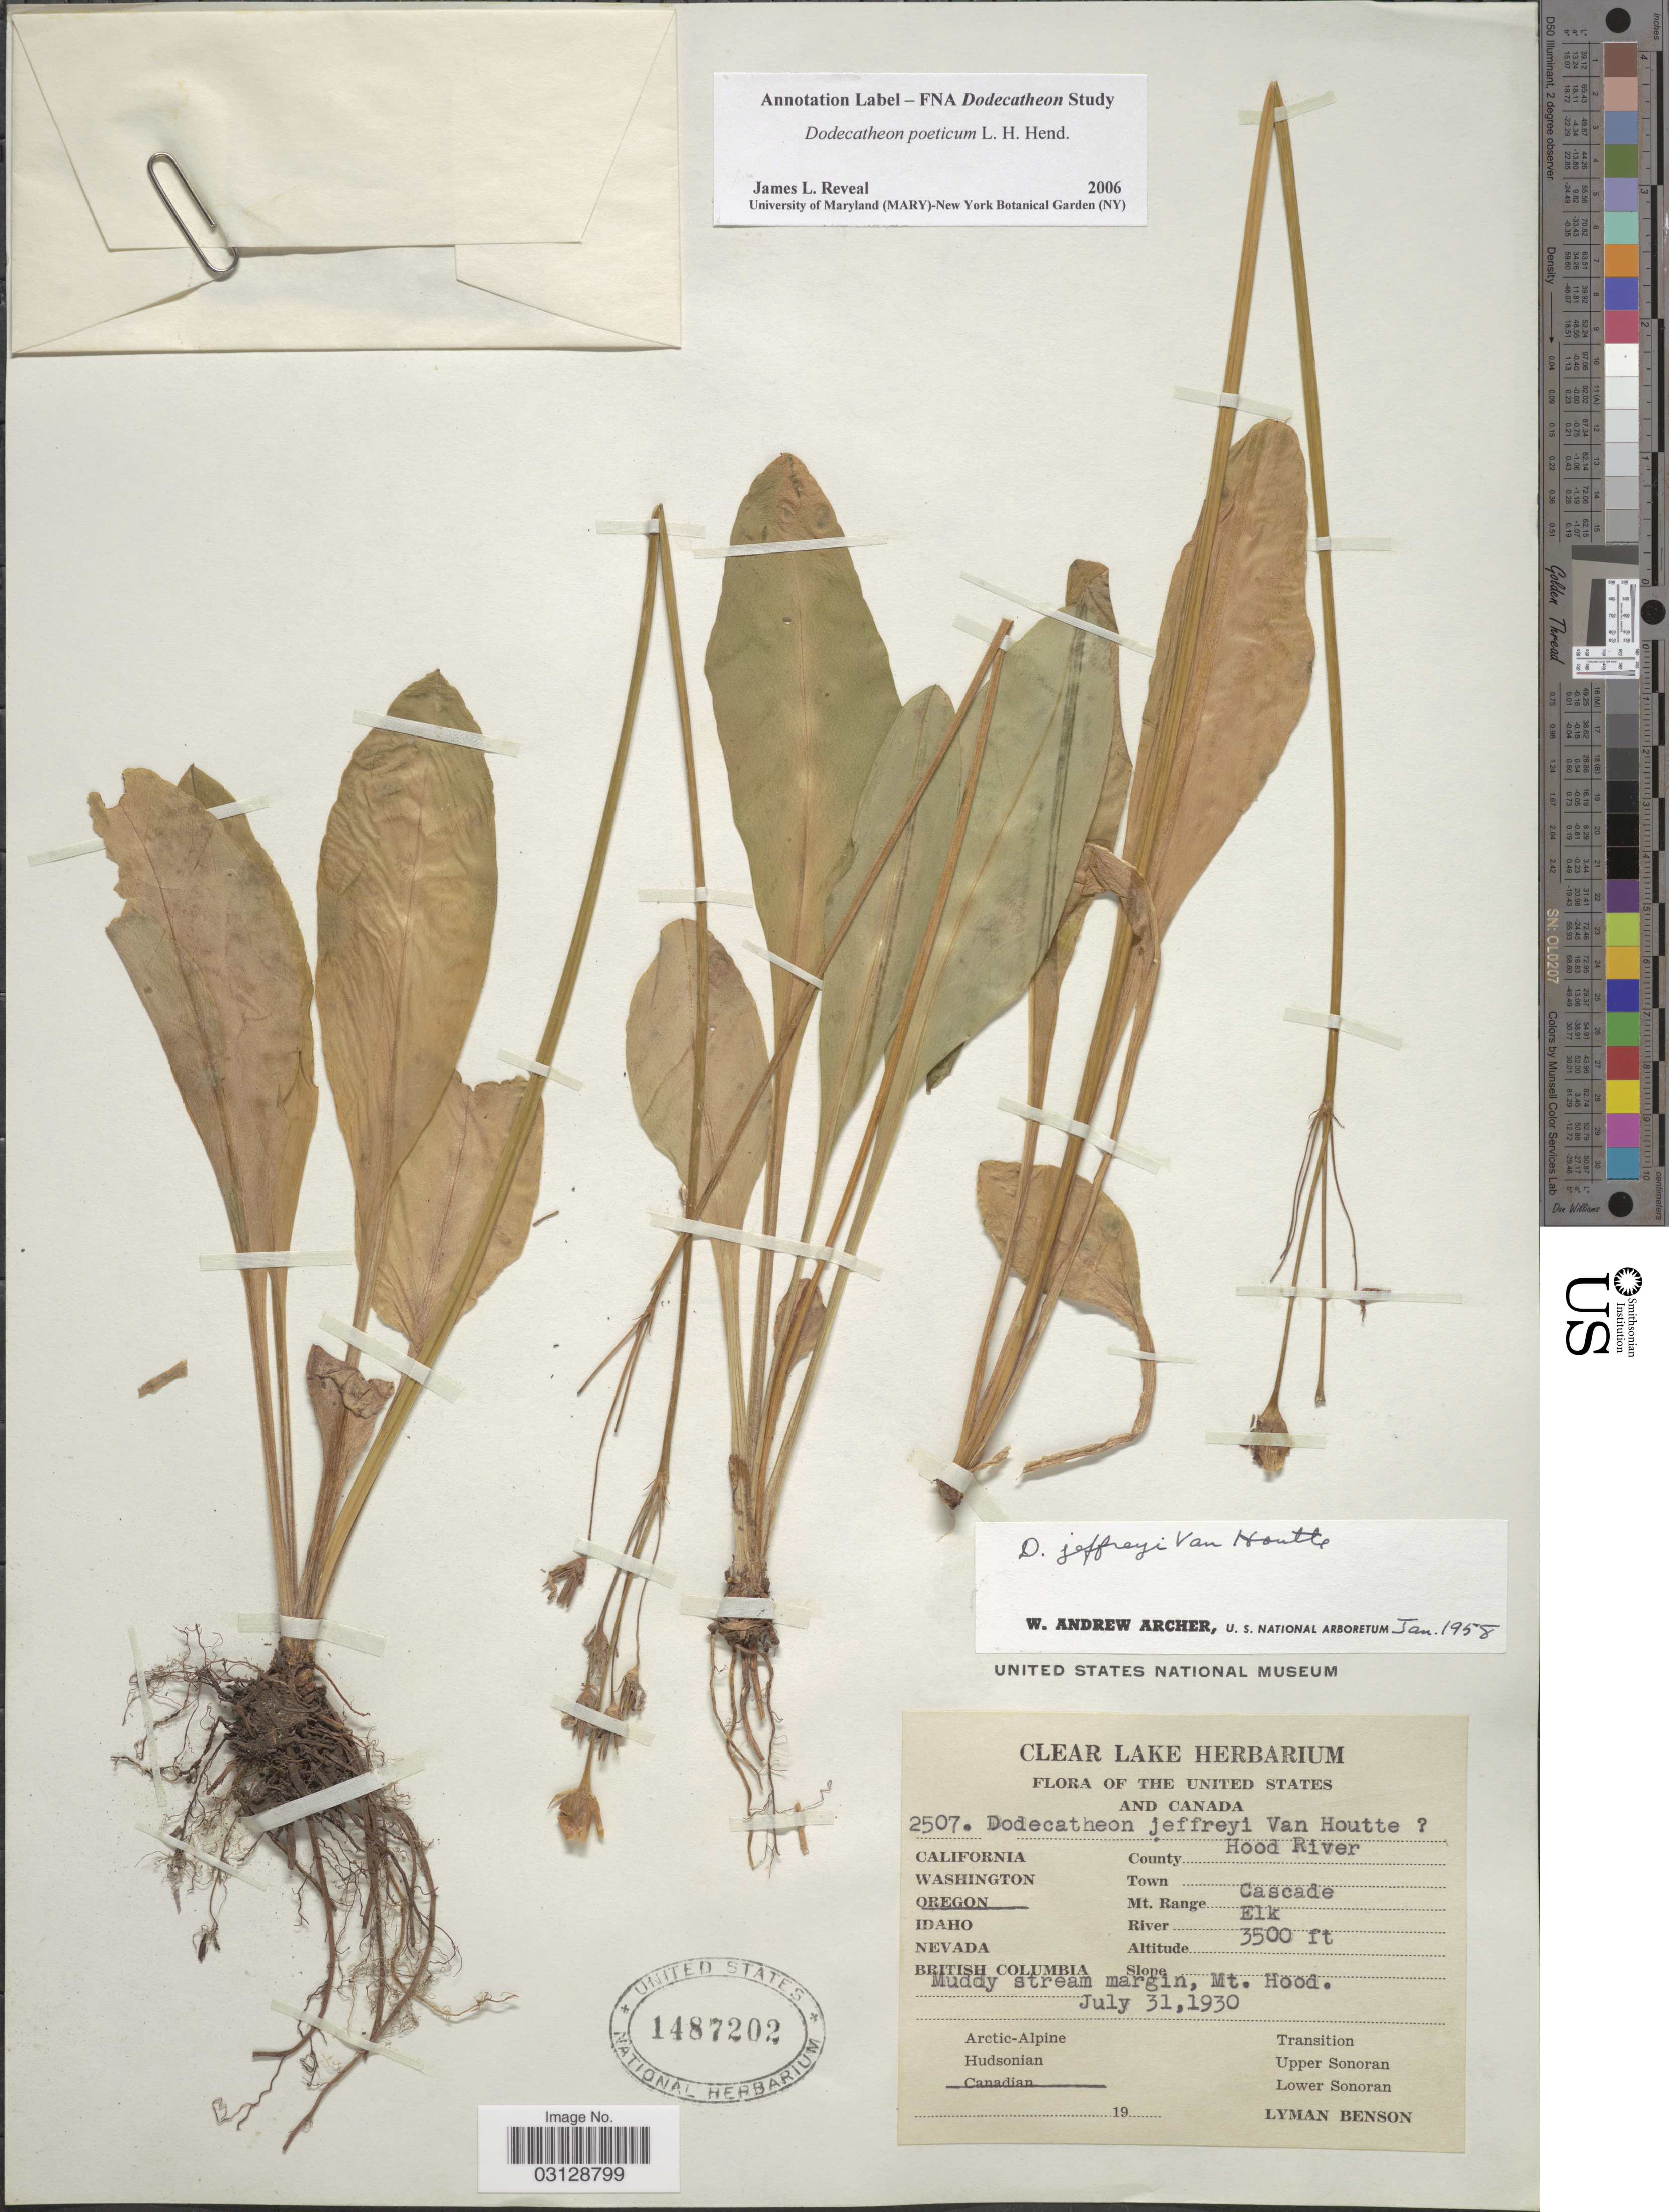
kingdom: Plantae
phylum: Tracheophyta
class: Magnoliopsida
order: Ericales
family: Primulaceae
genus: Dodecatheon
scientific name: Dodecatheon poeticum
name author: L.F. Hend.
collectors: L. D. Benson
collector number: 2507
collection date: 1930-07-31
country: United States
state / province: Oregon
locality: County Hood River. Mt. Range Cascade. River Elk. Muddy stream margin, Mt. Hood.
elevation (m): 1067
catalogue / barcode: US 1487202